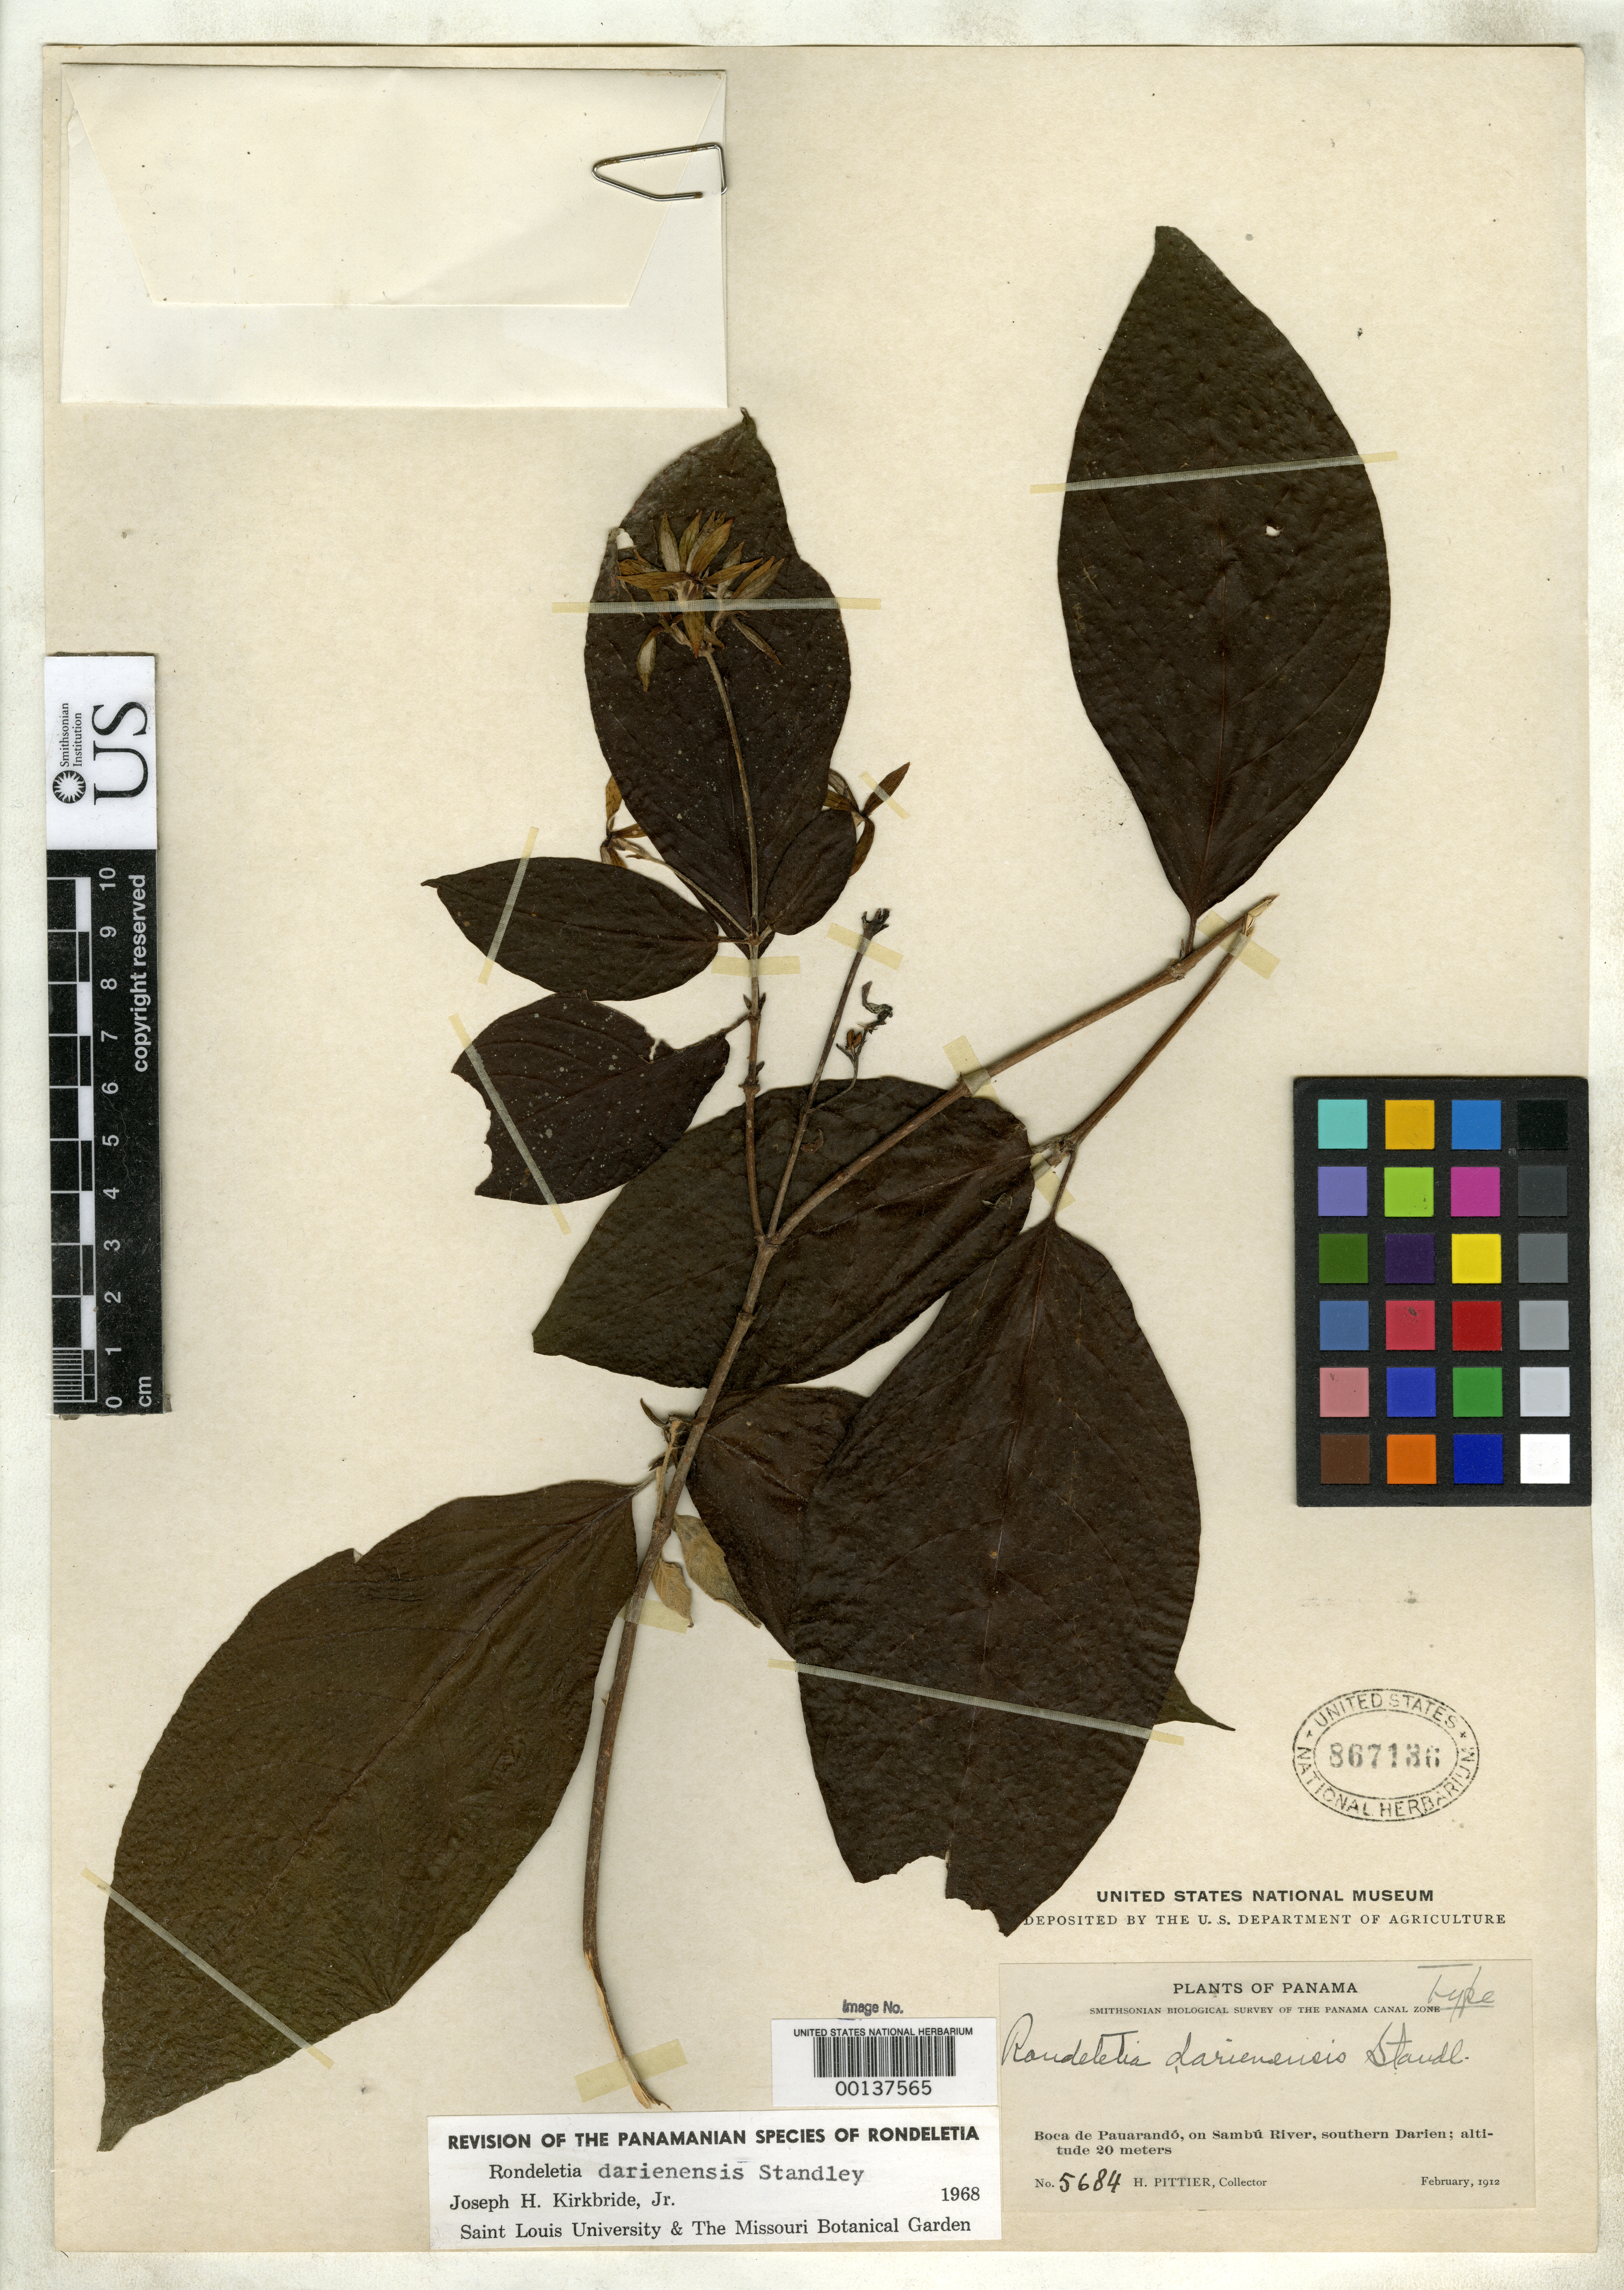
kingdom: Plantae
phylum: Tracheophyta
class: Magnoliopsida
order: Gentianales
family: Rubiaceae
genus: Rondeletia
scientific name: Rondeletia darienensis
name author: Standl.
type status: Holotype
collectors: H. F. Pittier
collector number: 5684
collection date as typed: Feb 1912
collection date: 1912-02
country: Panama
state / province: Darién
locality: Boca de Pauarando, Sambu River.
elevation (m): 20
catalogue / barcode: US 867136